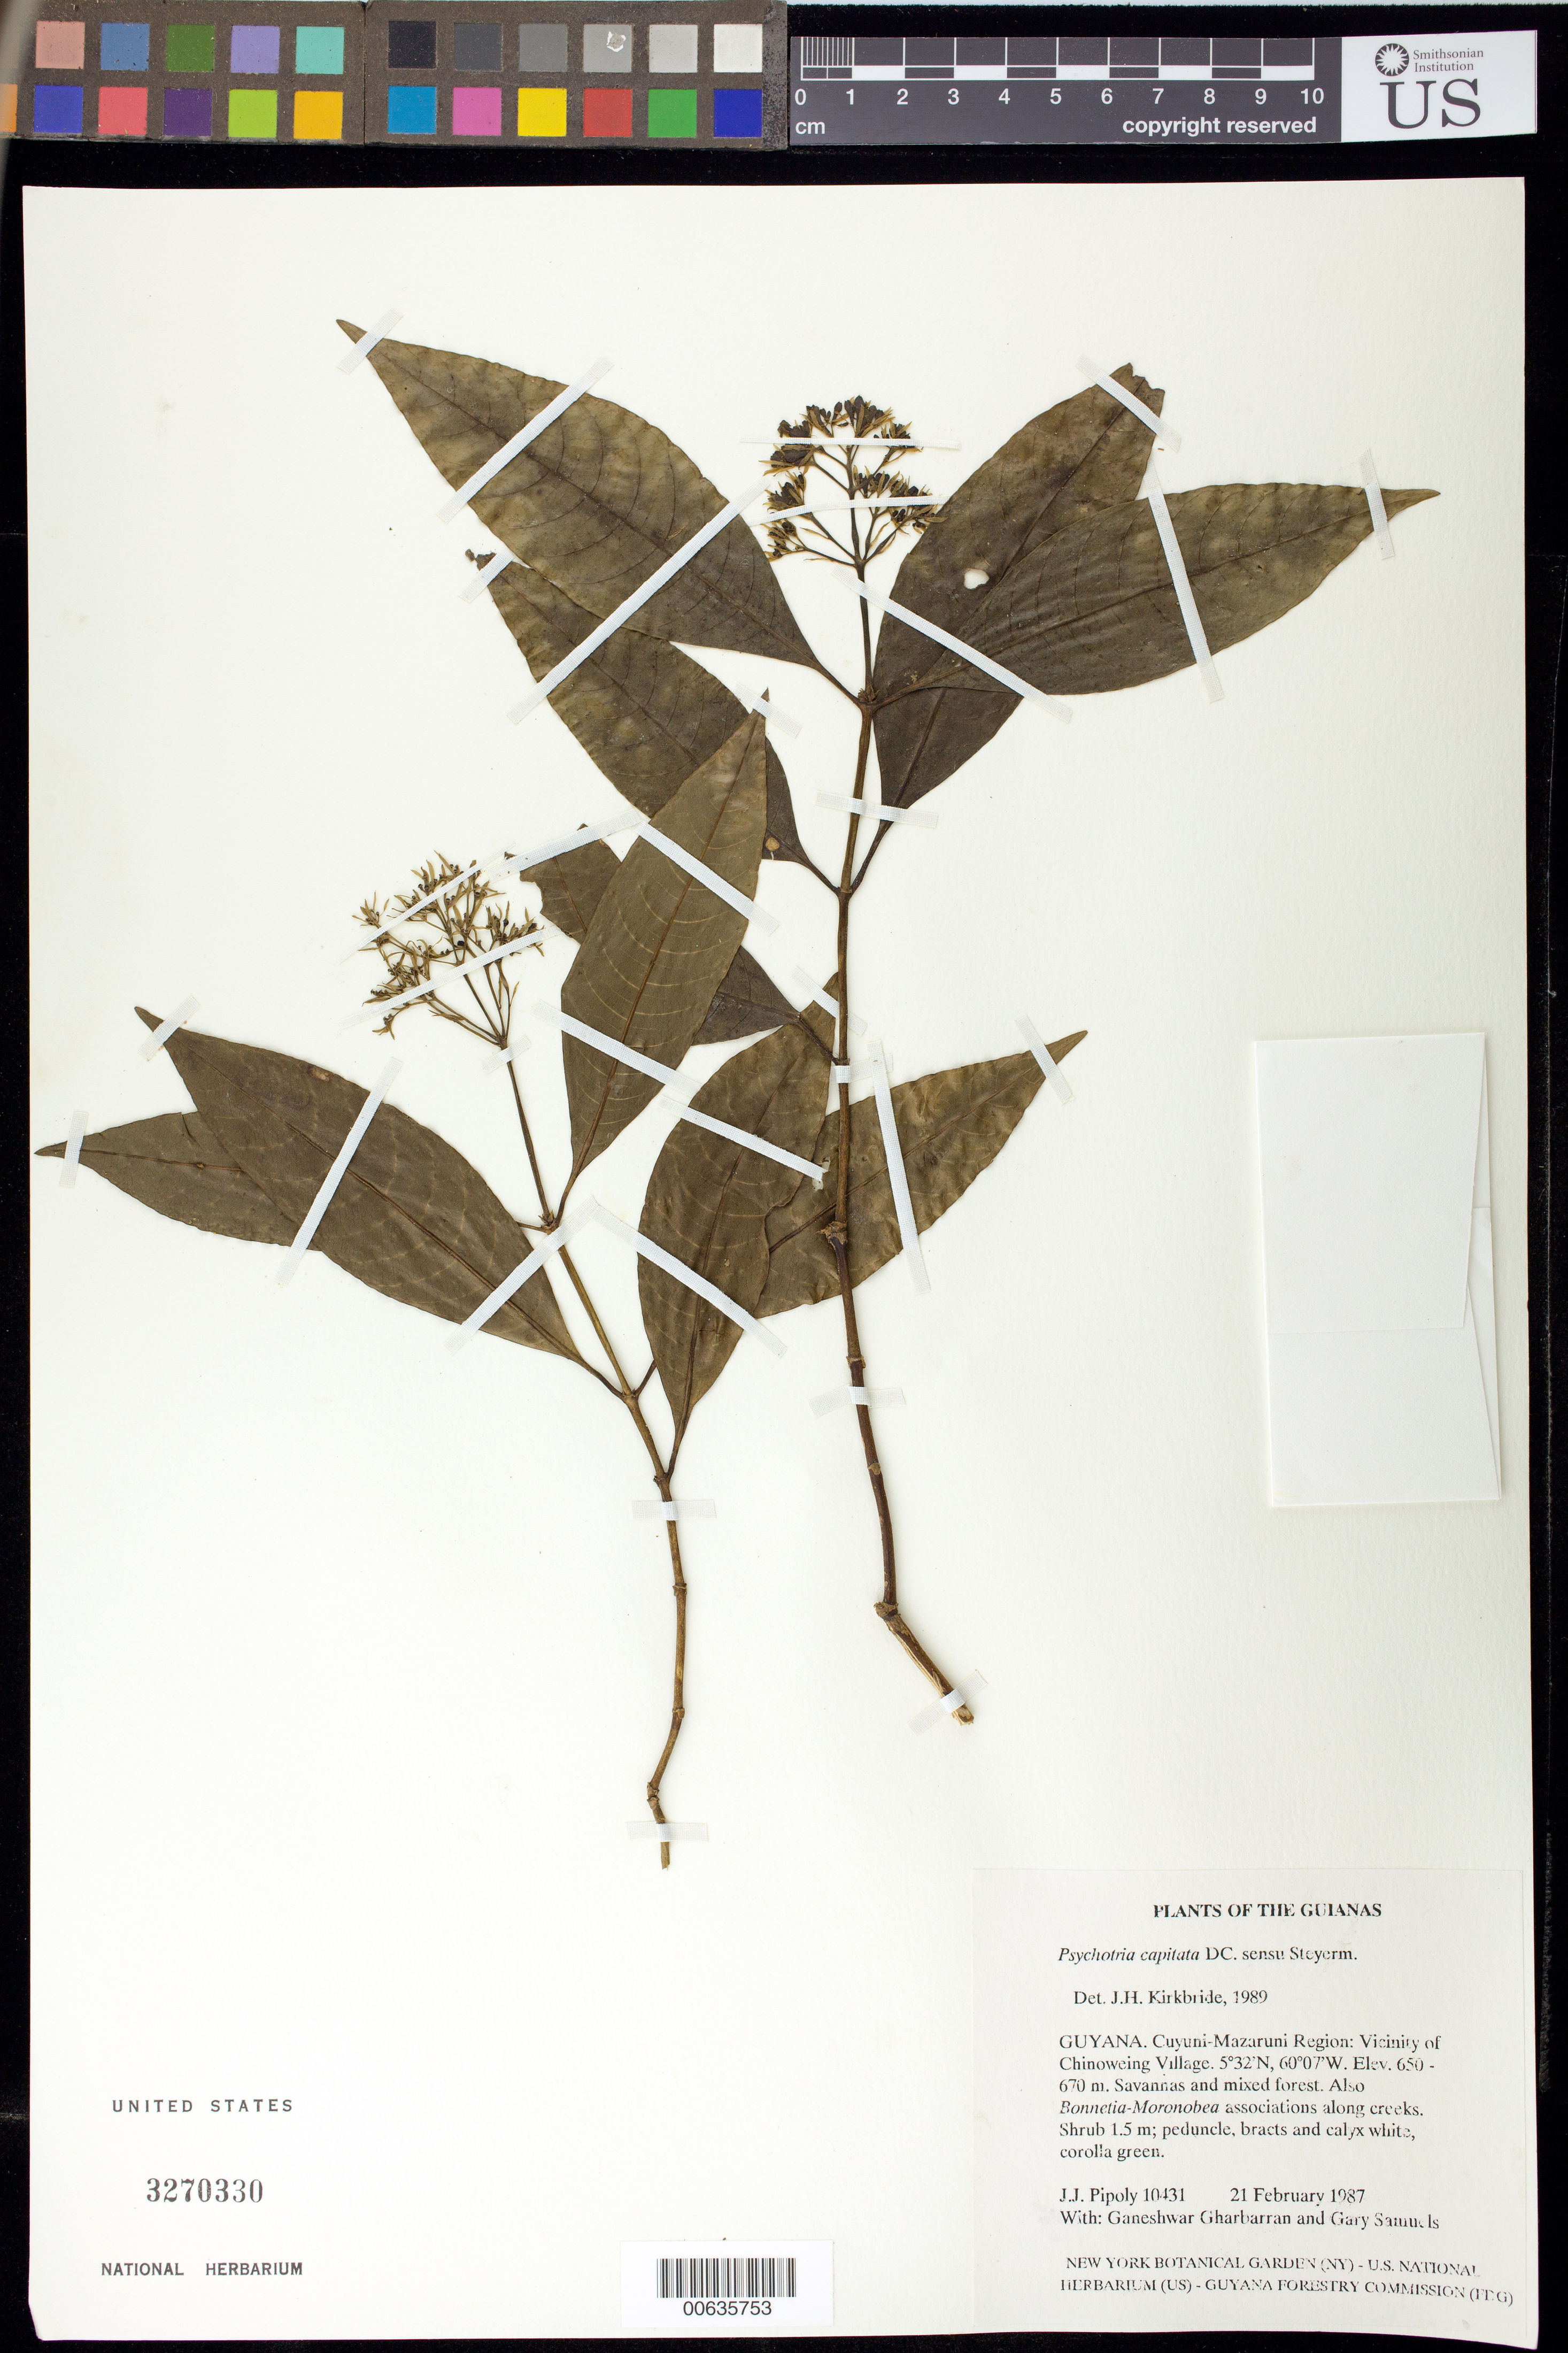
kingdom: Plantae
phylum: Tracheophyta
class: Magnoliopsida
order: Gentianales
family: Rubiaceae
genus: Palicourea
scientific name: Palicourea violacea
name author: (Aubl.) A. Rich.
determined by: Kirkbride, J. H., Jr.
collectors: J. J. Pipoly, G. Gharbarran & G. Samuels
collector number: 10431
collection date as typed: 21 February 1987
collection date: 1987-02-21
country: Guyana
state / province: Cuyuni-Mazaruni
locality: Vicinity of Chinoweing Village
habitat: Savannas and mixed forest. Also Bonnetia-Moronobea associations along creeks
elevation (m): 650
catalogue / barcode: US 3270330